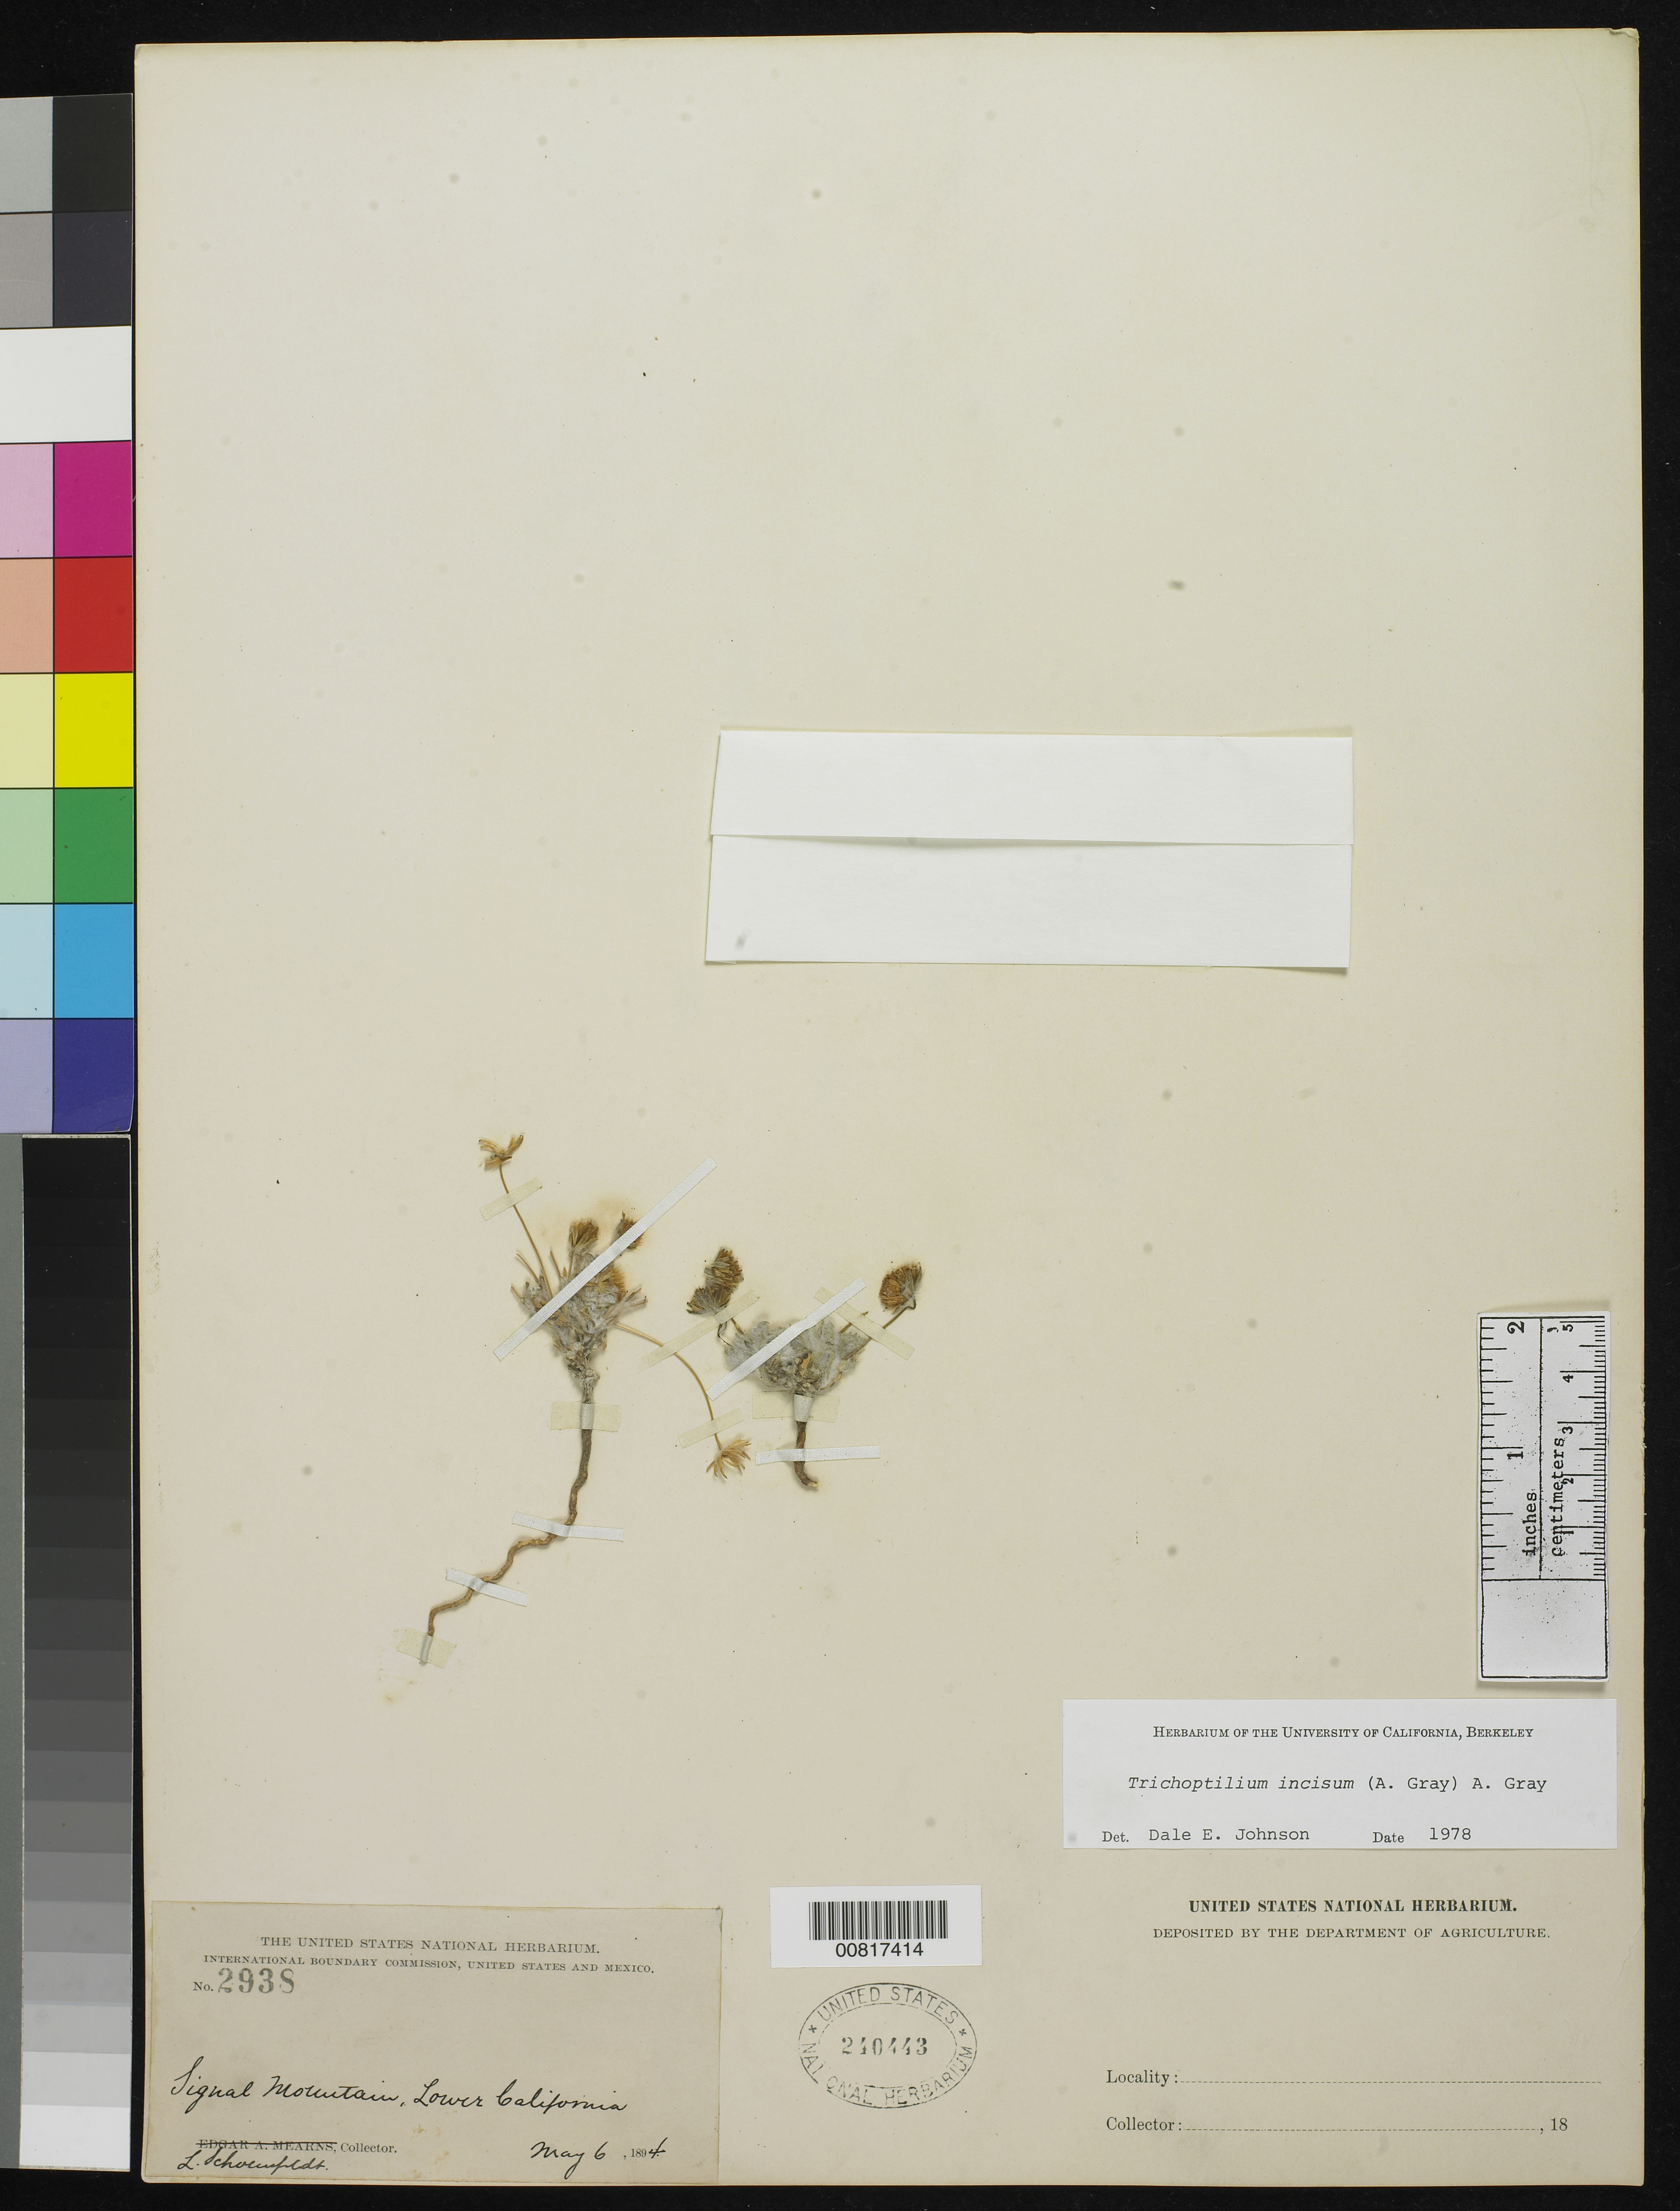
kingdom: Plantae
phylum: Tracheophyta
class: Magnoliopsida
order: Asterales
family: Asteraceae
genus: Trichoptilium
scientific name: Trichoptilium incisum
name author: (A. Gray) A. Gray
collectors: L. Schoenfeldt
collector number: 2938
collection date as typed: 06 May 1894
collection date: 1894-05-06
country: Mexico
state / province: Baja California Norte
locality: Signal Mountain, Baja California.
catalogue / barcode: US 240443